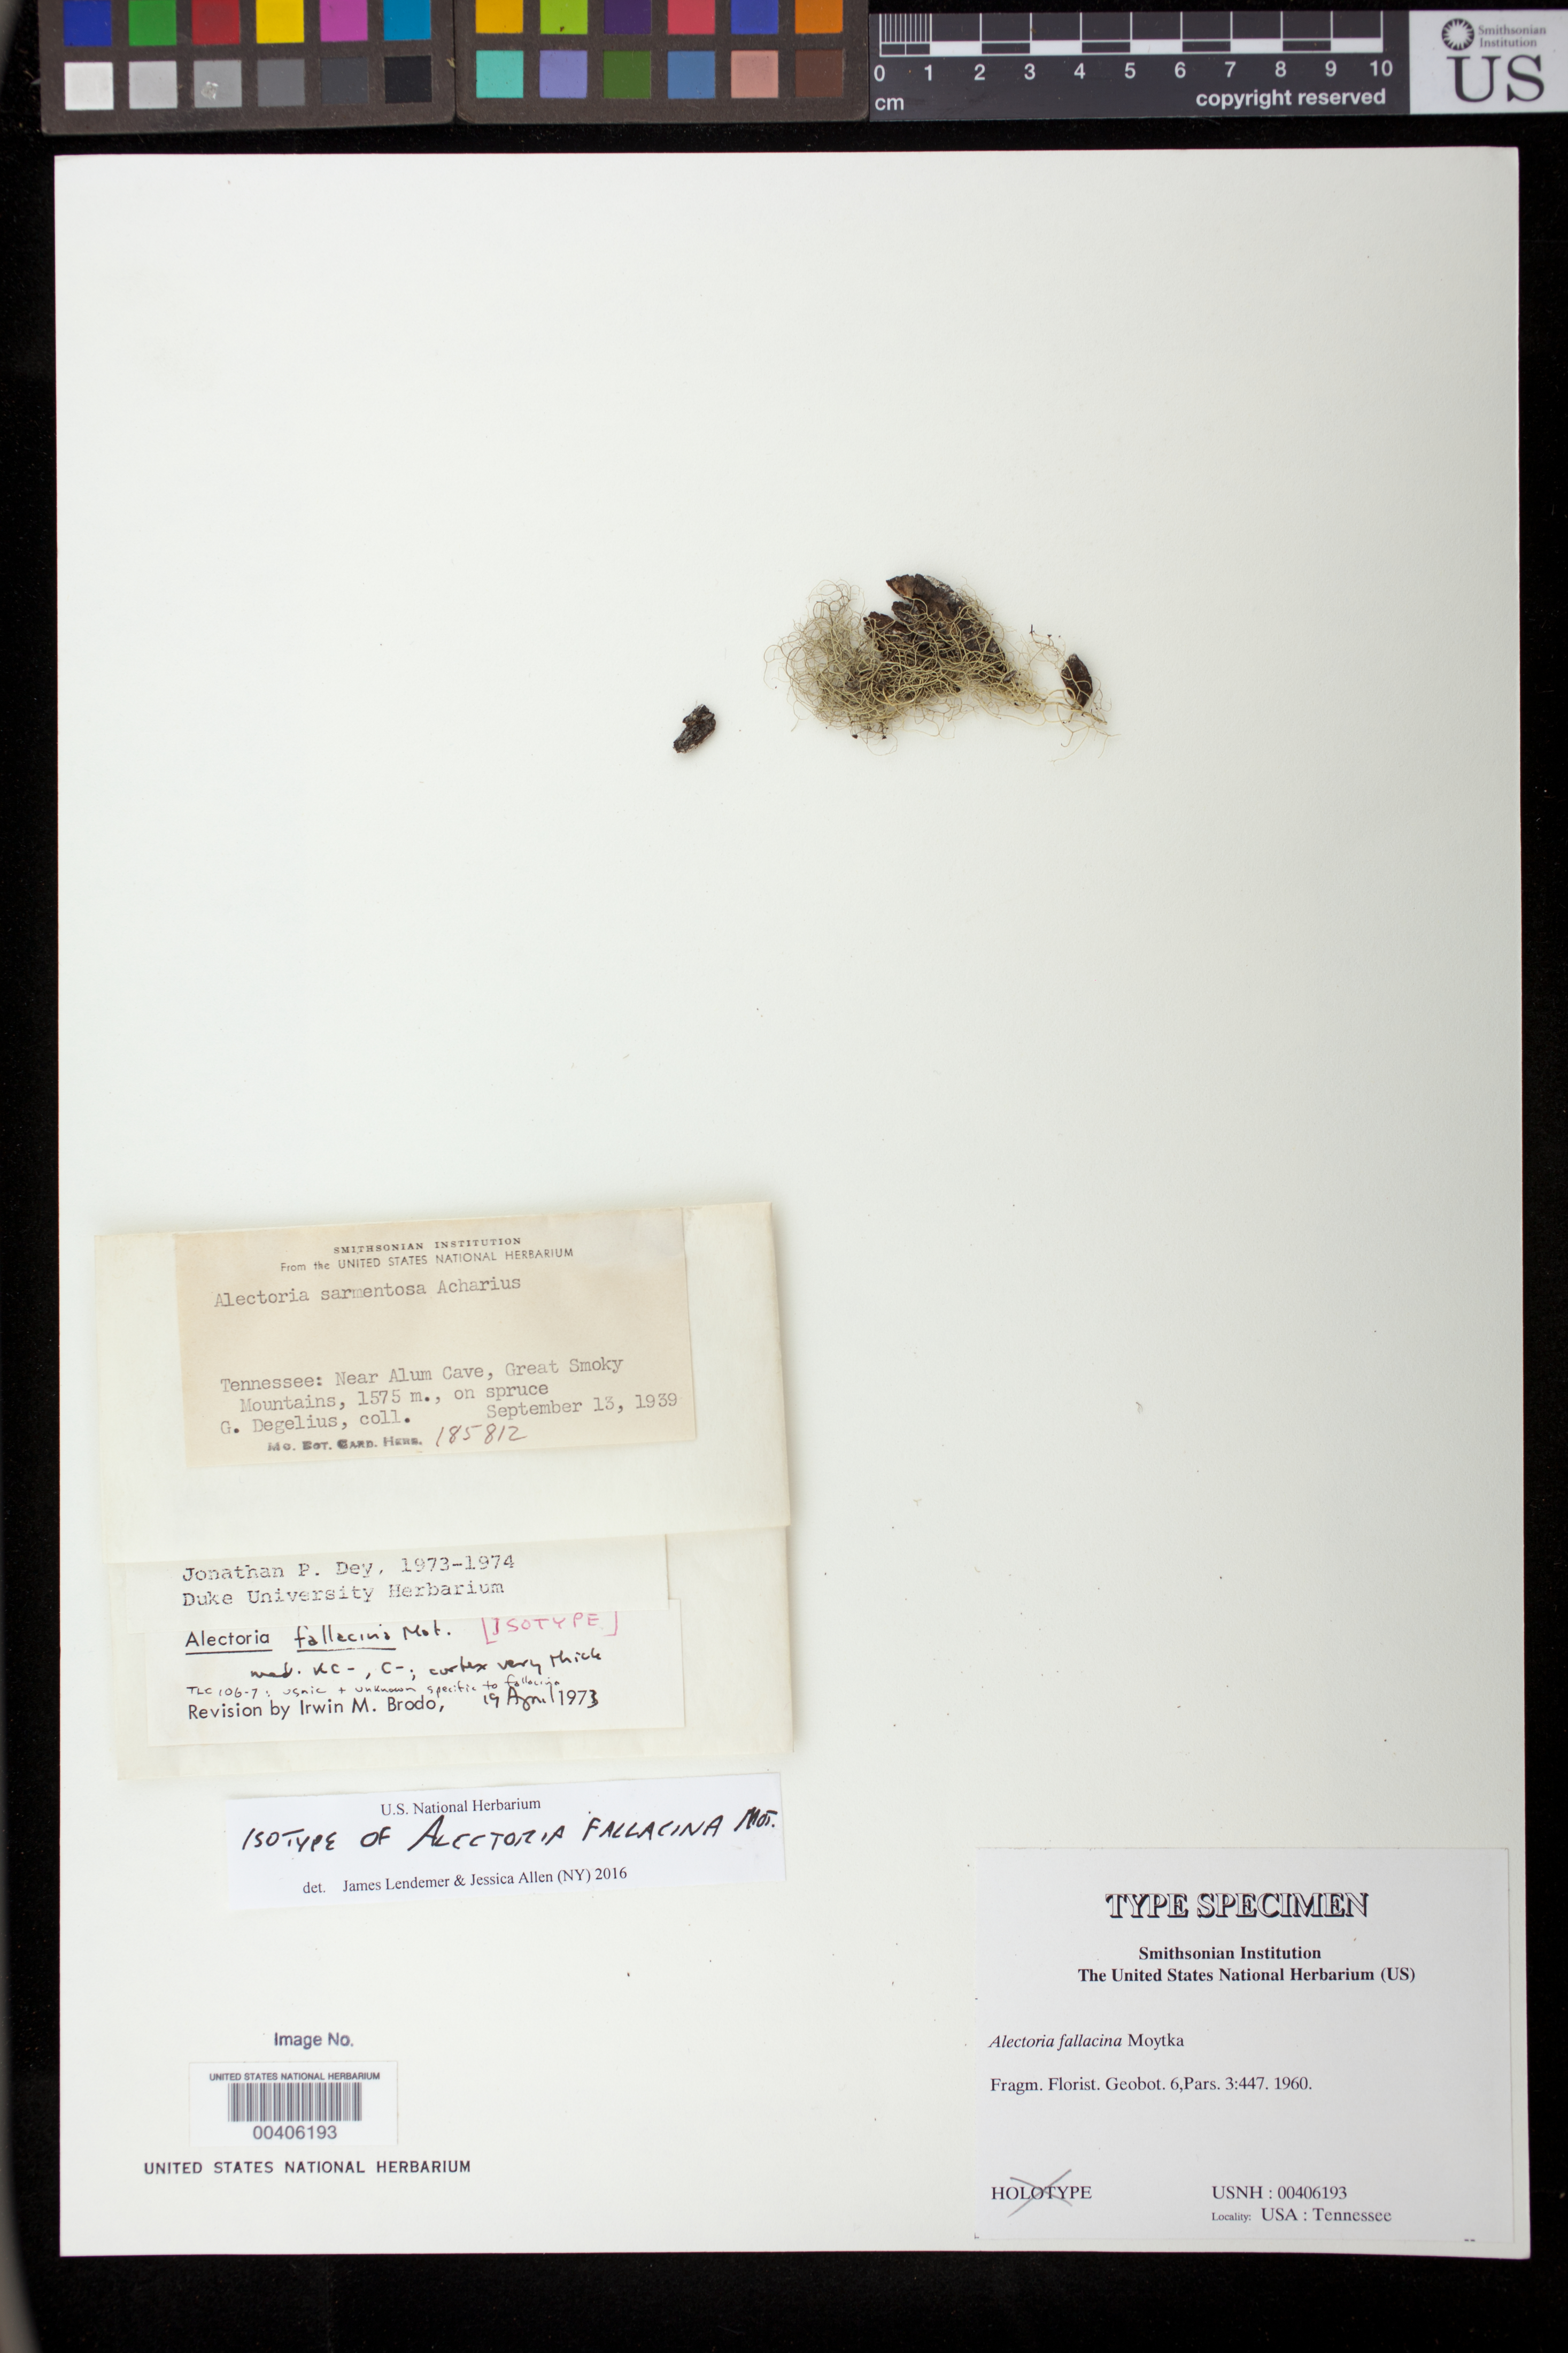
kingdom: Fungi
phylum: Ascomycota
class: Lecanoromycetes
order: Lecanorales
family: Parmeliaceae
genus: Alectoria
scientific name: Alectoria fallacina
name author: Motyka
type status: Isotype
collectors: G. B. F. Degelius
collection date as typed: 13 Sep 1939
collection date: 1939-09-13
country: United States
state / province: Tennessee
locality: Near Alum Cave, Great Smokey Mountains.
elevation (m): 1575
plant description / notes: Isotype as annotated, holotype according to Type Register records